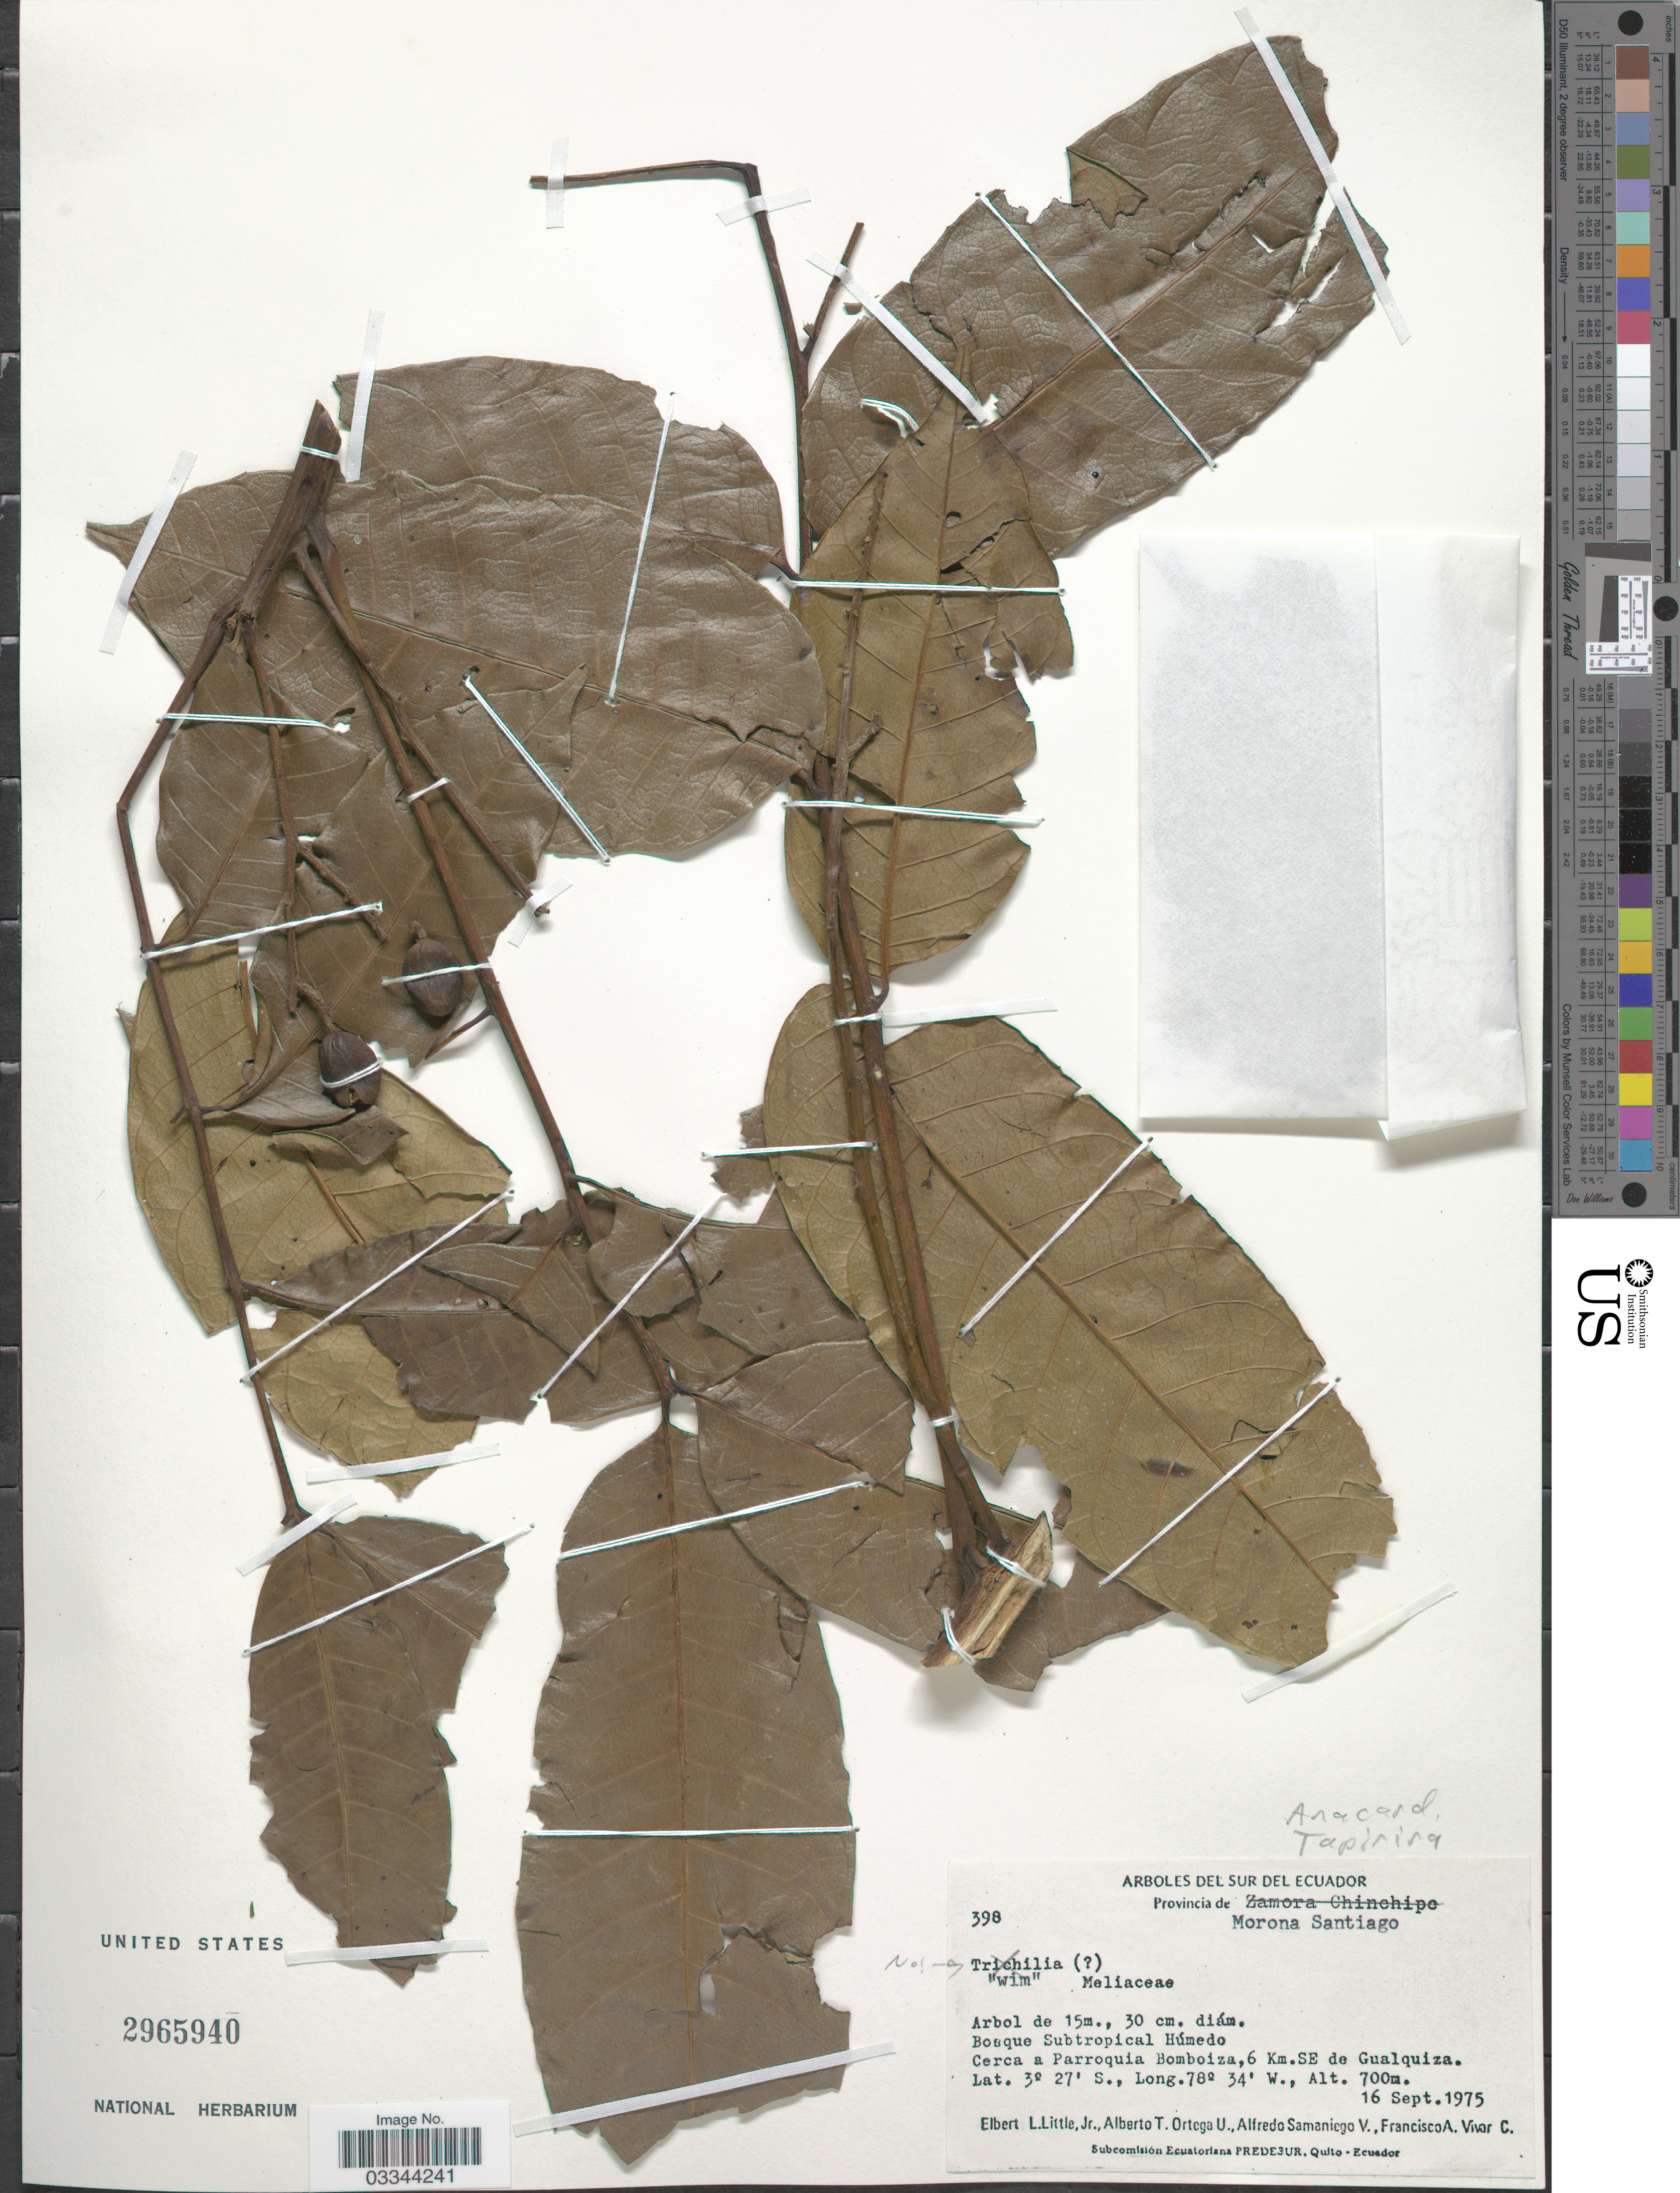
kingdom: Plantae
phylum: Tracheophyta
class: Magnoliopsida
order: Sapindales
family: Anacardiaceae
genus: Tapirira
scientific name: Tapirira sp.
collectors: E. L. Little, A. T. Ortega U., A. Samaniego & F. A. Vivar C.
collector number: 398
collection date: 1975-09-16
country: Ecuador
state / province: Morona-Santiago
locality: Cerca a Parroquia Bomboiza, 6 Km. SE de Gualquiza.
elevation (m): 700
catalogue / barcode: US 2965940